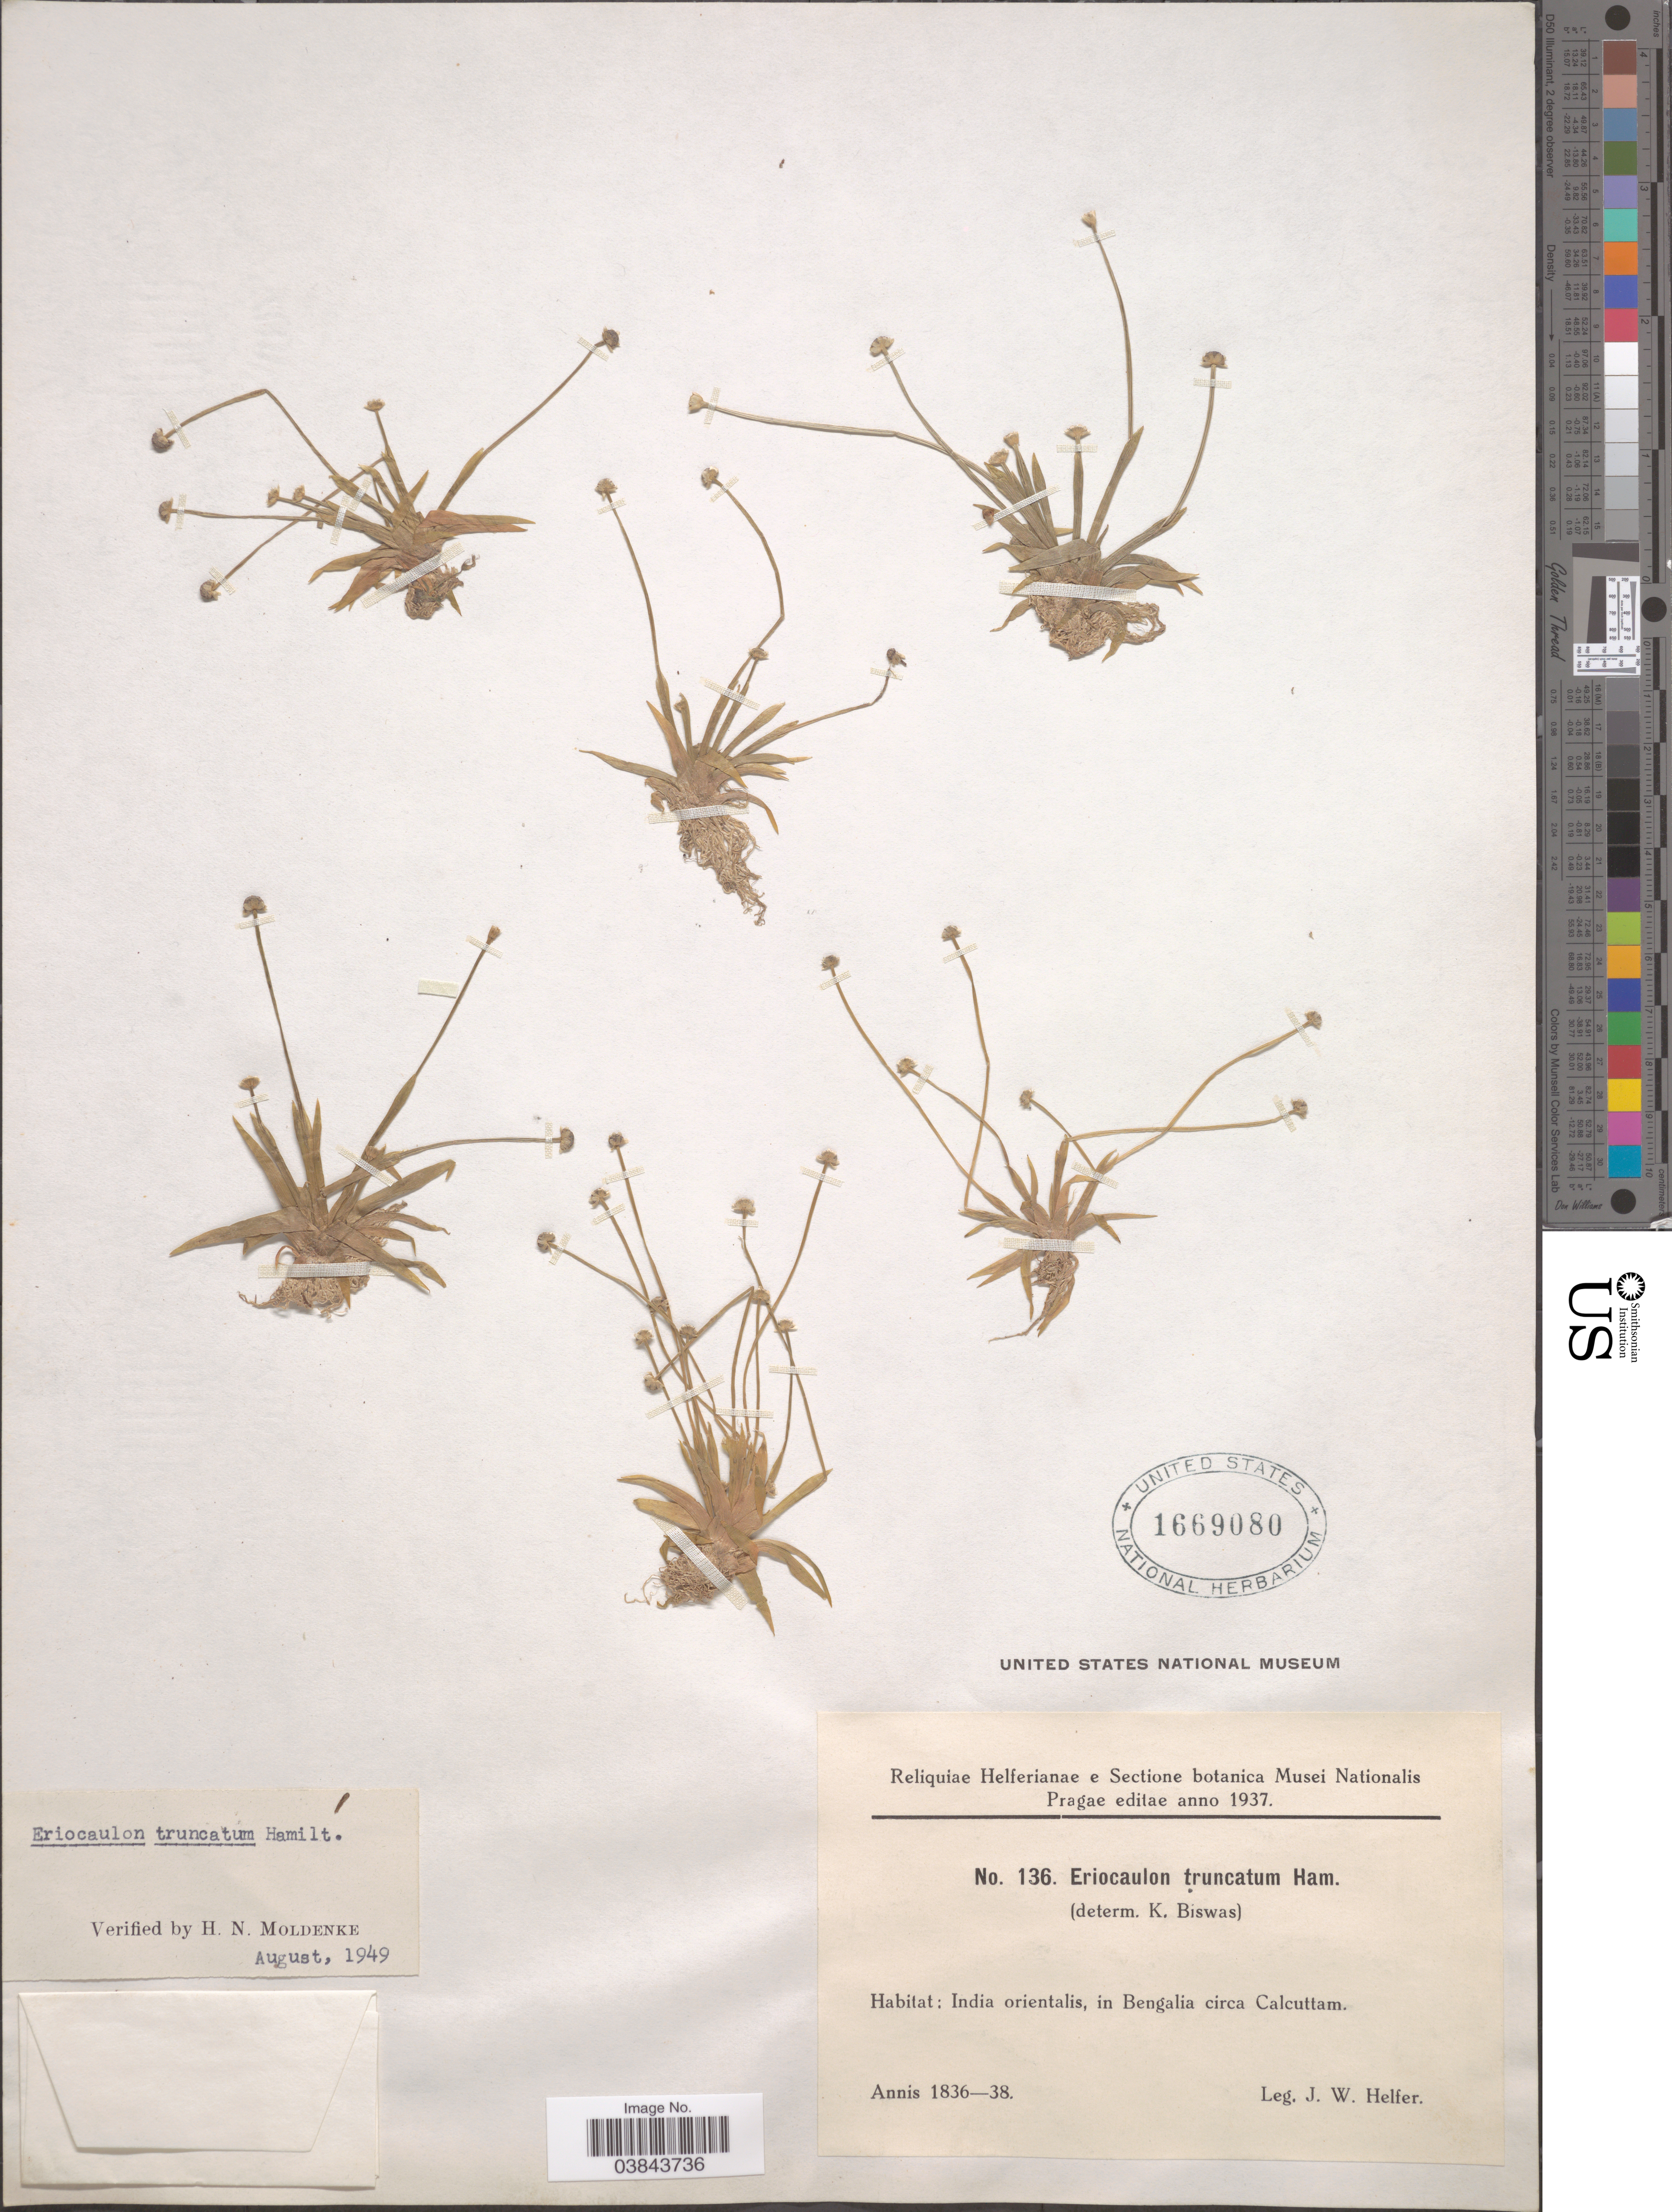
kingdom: Plantae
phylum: Tracheophyta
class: Liliopsida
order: Poales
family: Eriocaulaceae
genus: Eriocaulon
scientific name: Eriocaulon truncatum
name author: Buch.-Ham. ex Mart.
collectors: J. W. Helfer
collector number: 136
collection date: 1836/1838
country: India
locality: India orientalis, in Bengalia circa Calcuttam.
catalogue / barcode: US 1669080